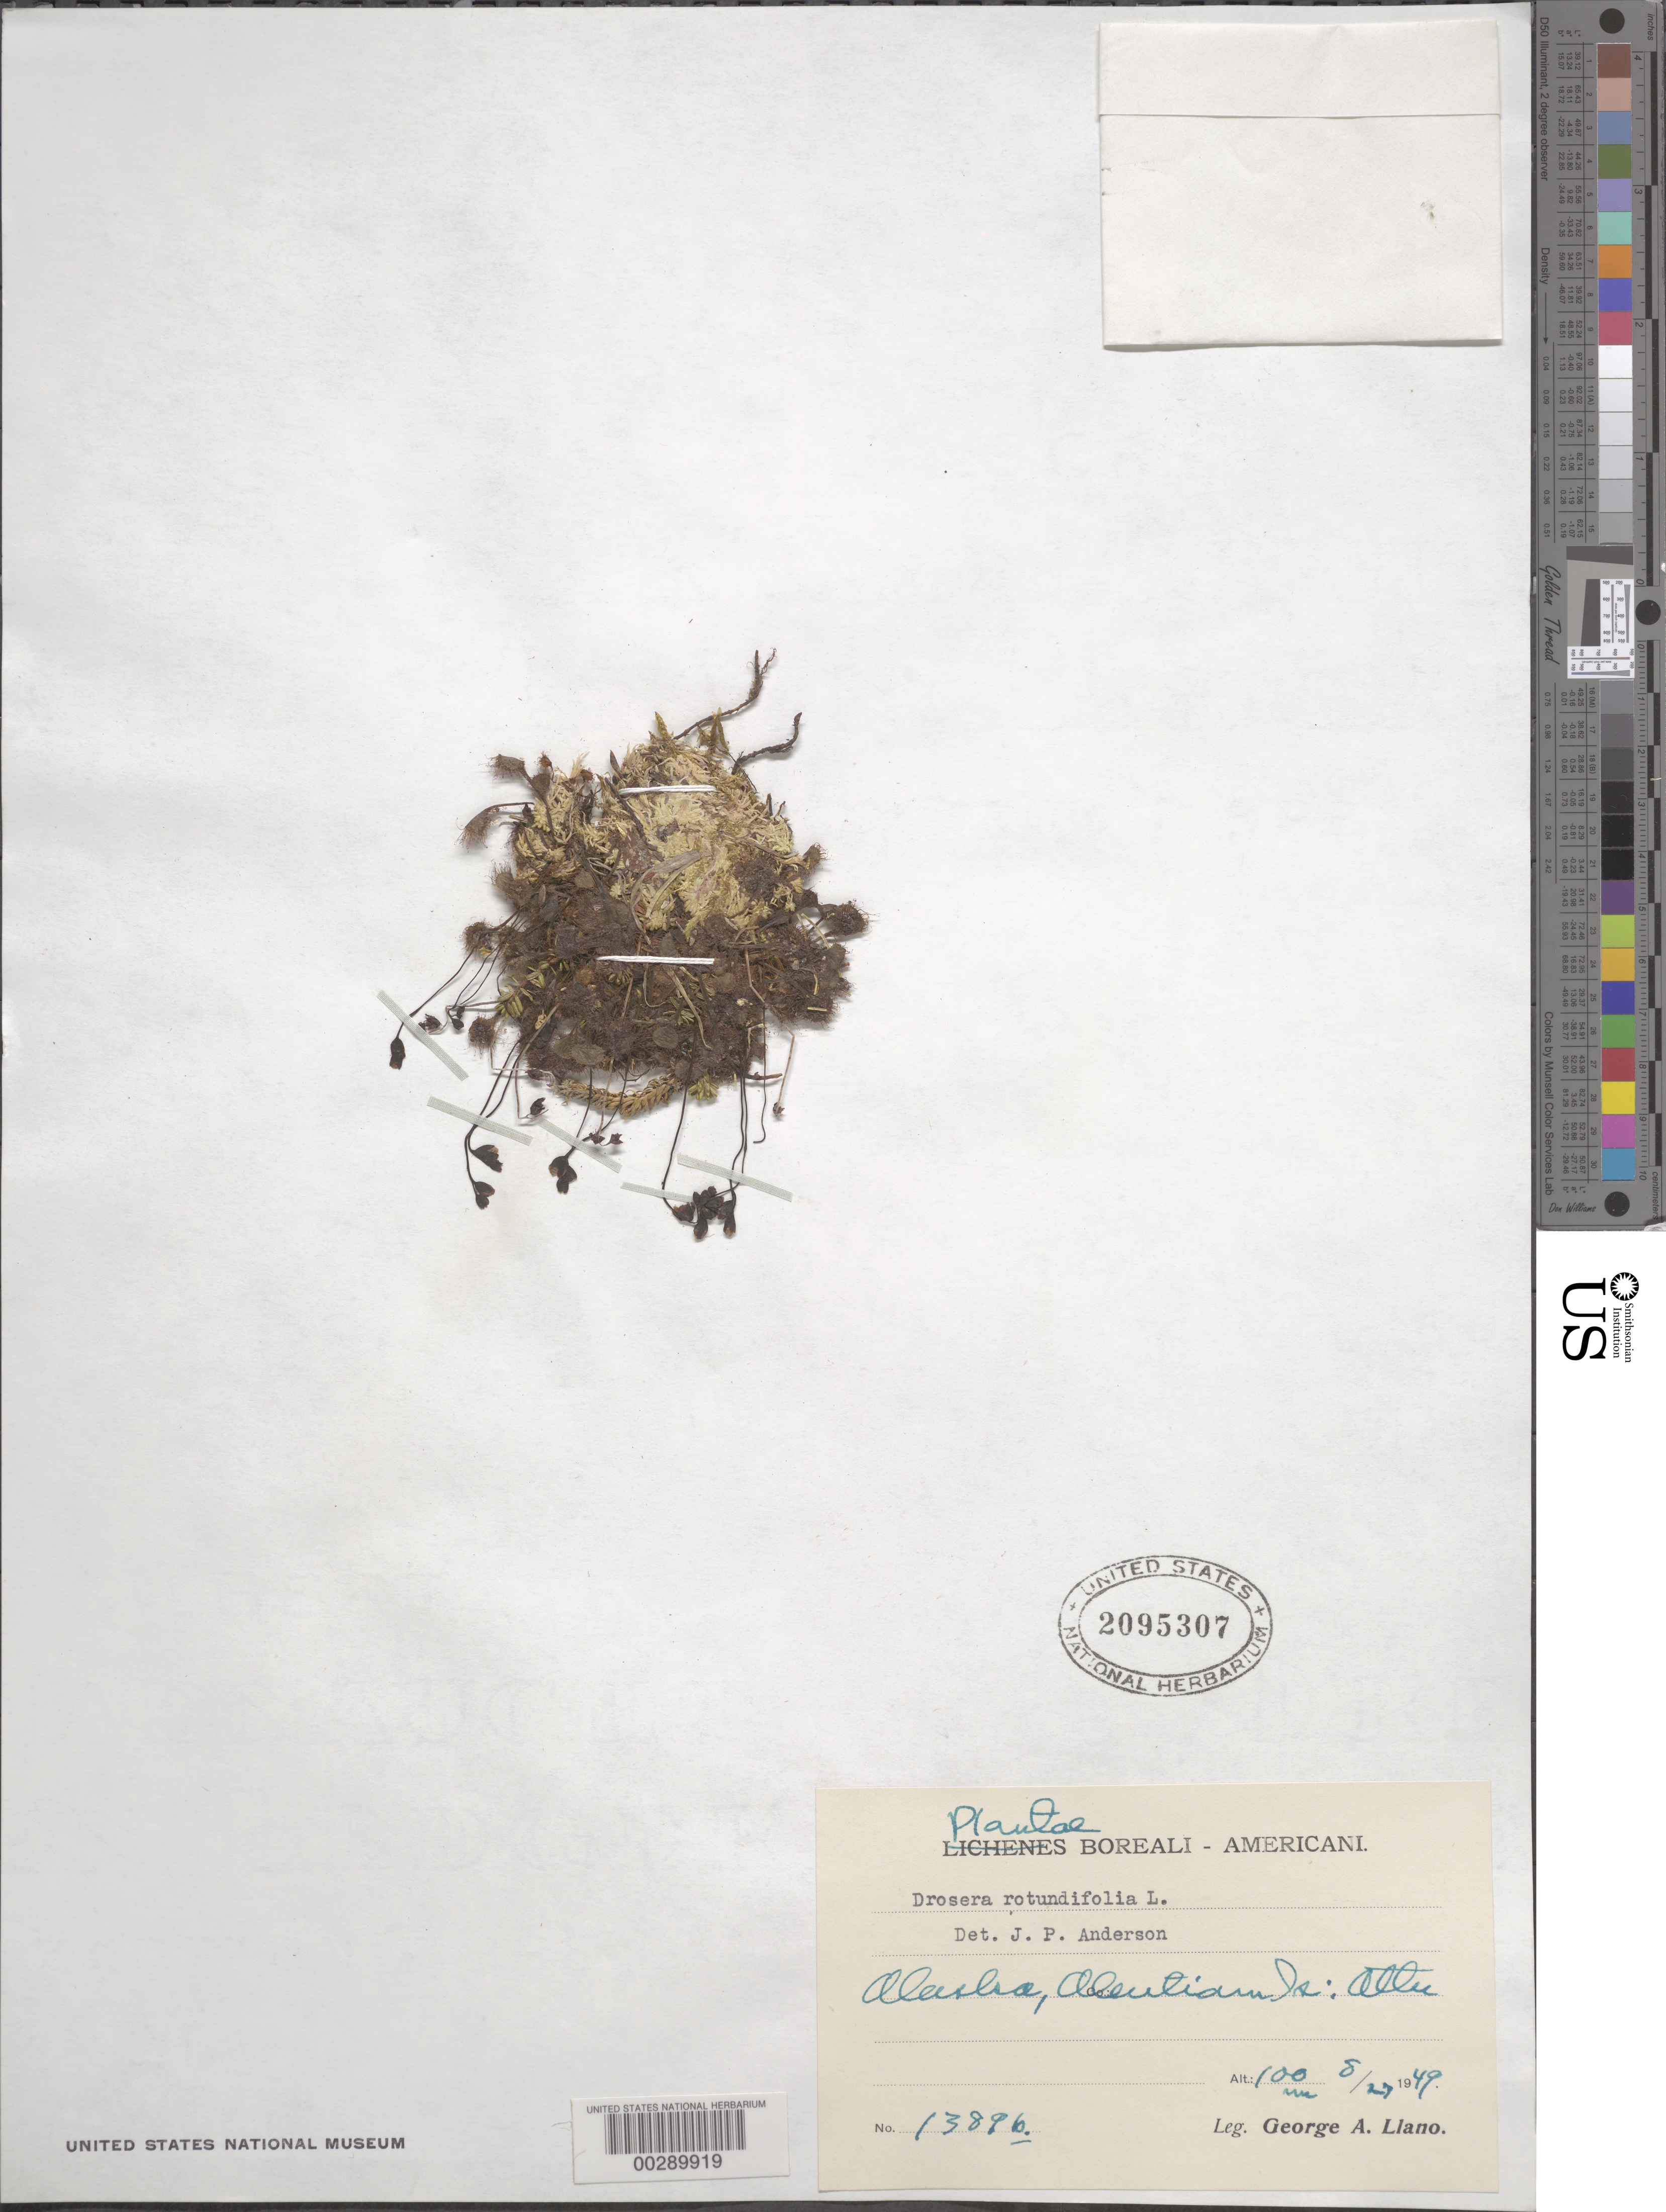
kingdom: Plantae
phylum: Tracheophyta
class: Magnoliopsida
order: Caryophyllales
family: Droseraceae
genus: Drosera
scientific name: Drosera rotundifolia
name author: L.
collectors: G. Llano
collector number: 1389b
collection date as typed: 27 Aug 1949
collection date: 1949-08-27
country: United States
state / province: Alaska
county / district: Aleutians West Census Area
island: Attu Island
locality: Aleutian is., attu i.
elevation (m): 100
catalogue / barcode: US 2095307